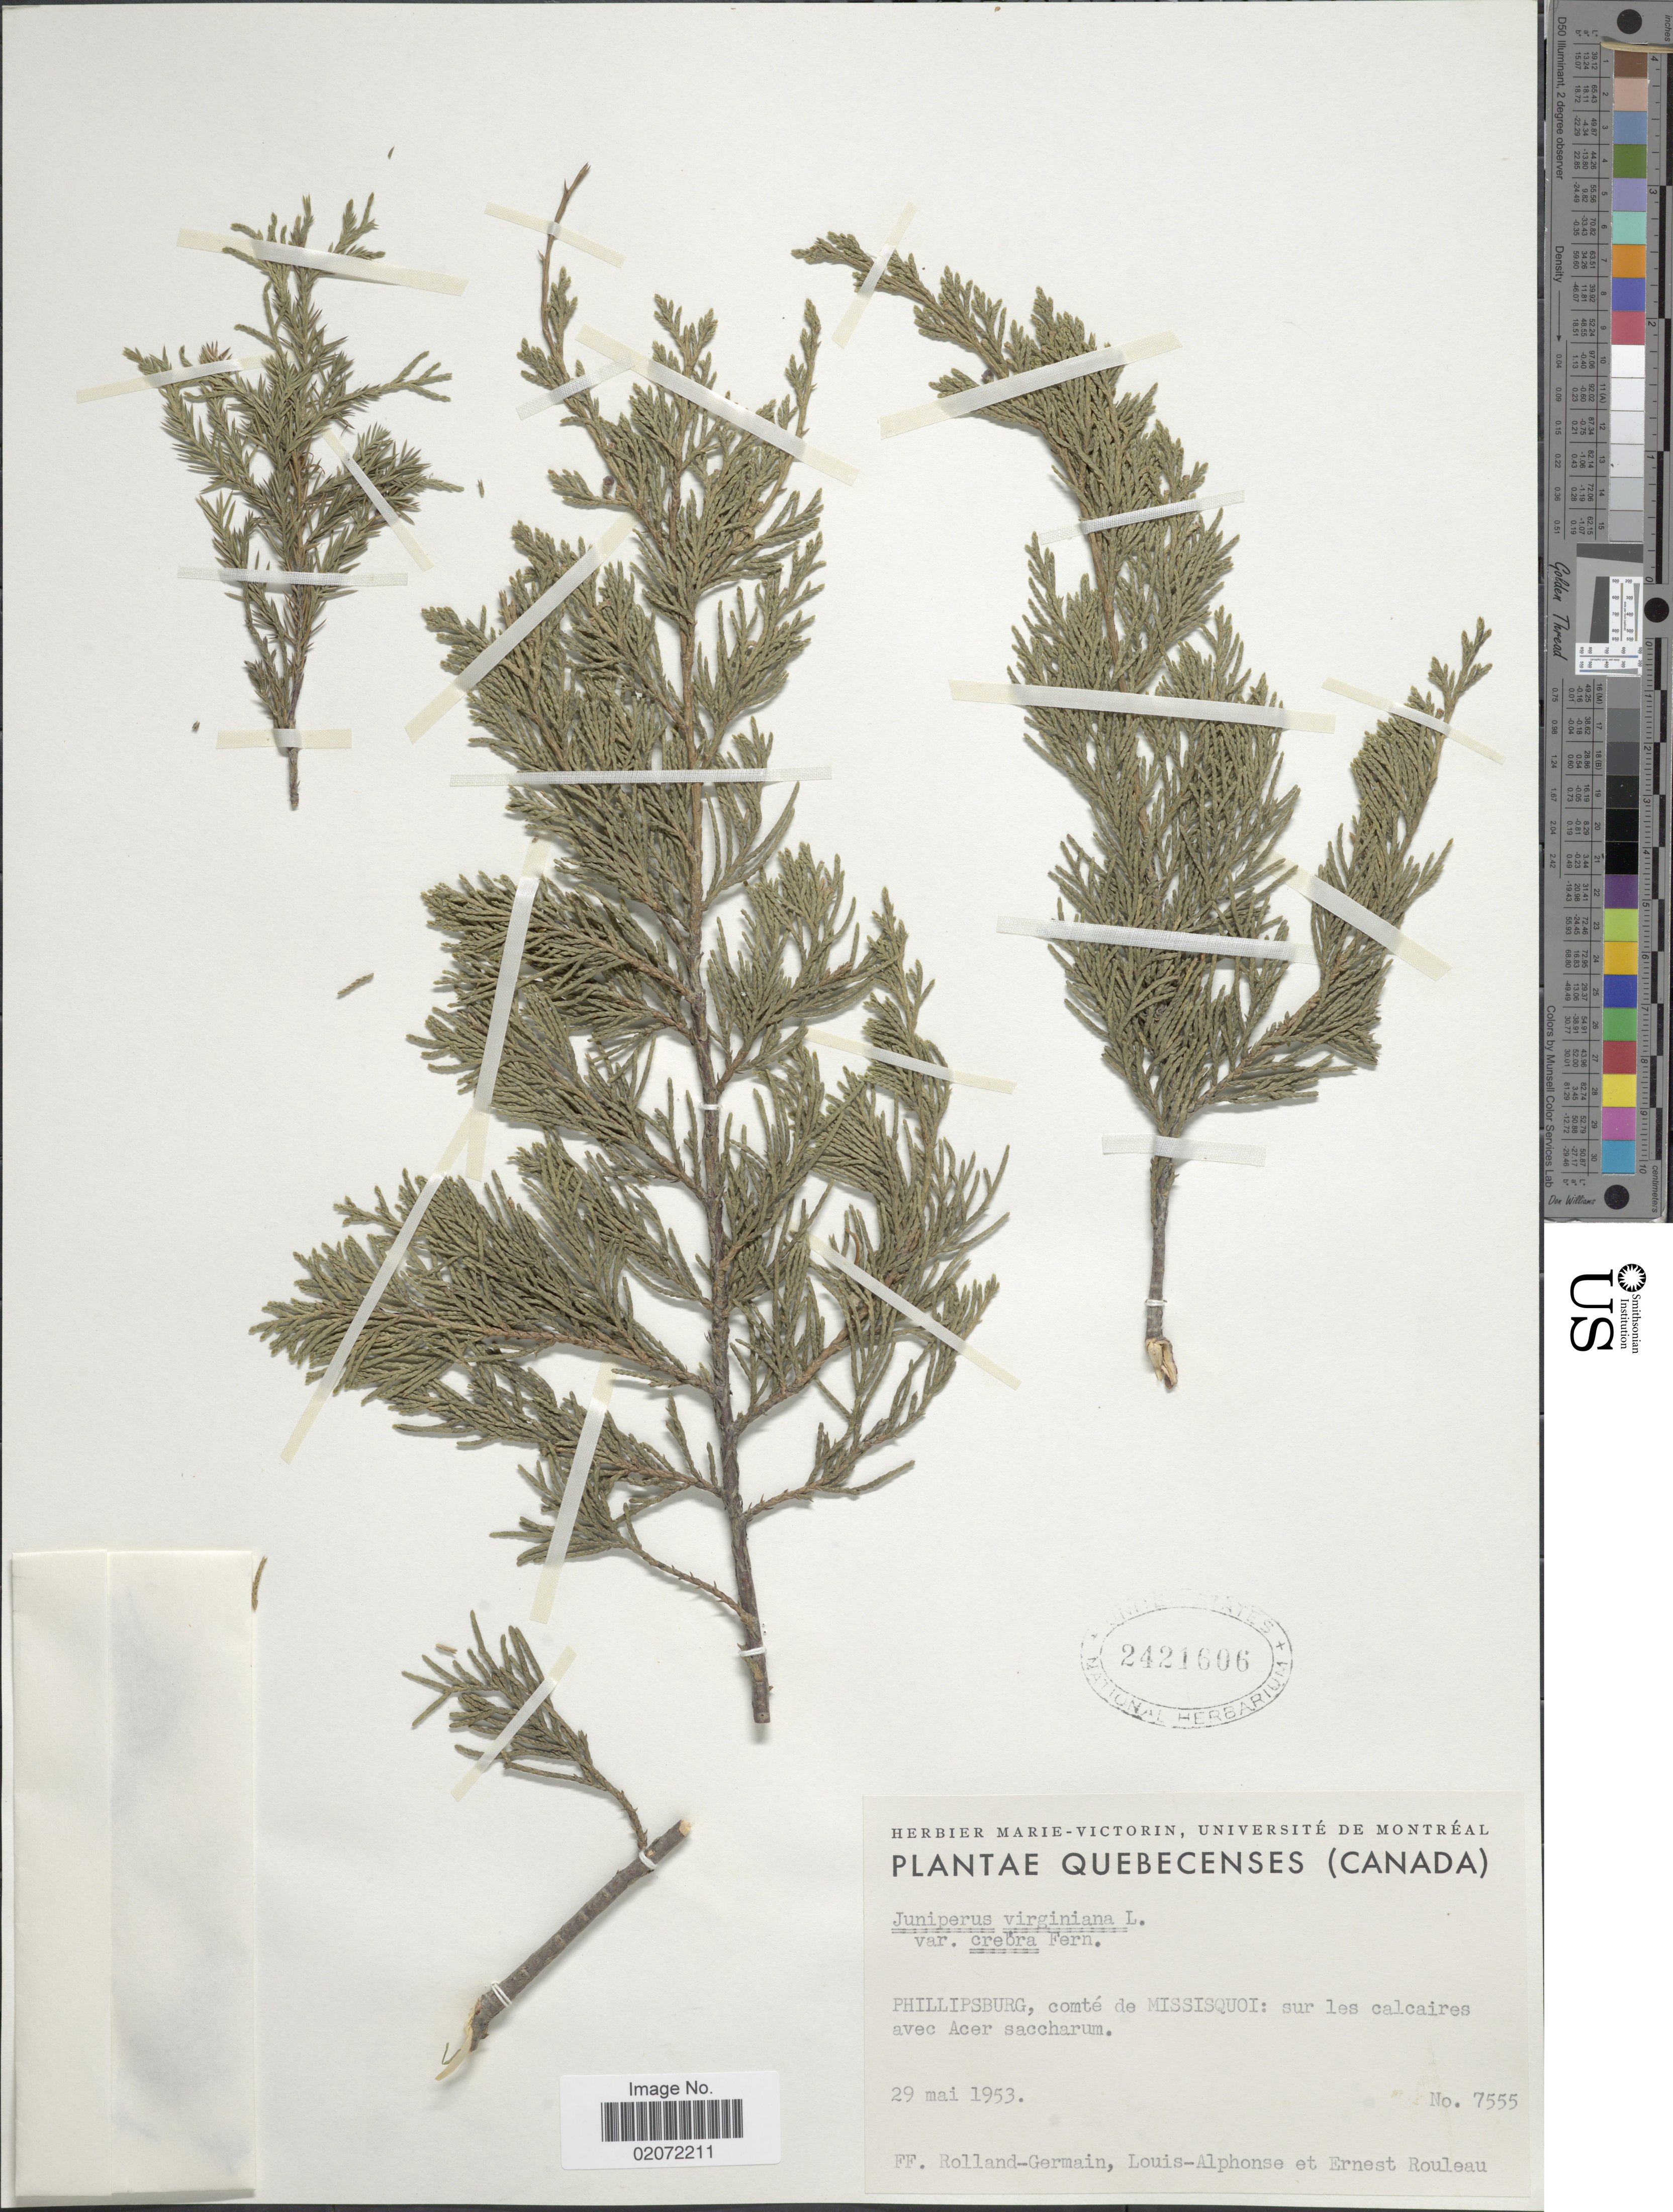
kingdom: Plantae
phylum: Tracheophyta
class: Pinopsida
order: Pinales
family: Cupressaceae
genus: Juniperus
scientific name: Juniperus virginiana var. crebra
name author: Fernald & Griscom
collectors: Rolland-Germain, Louis-Alphonse & J. Rouleau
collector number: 7555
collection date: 1953-05-29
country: Canada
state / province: Quebec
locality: Quebecences, Phillipsburg, comte de Missisquoi: sur les calcaires avec Acer saccharum.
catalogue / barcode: US 2421606